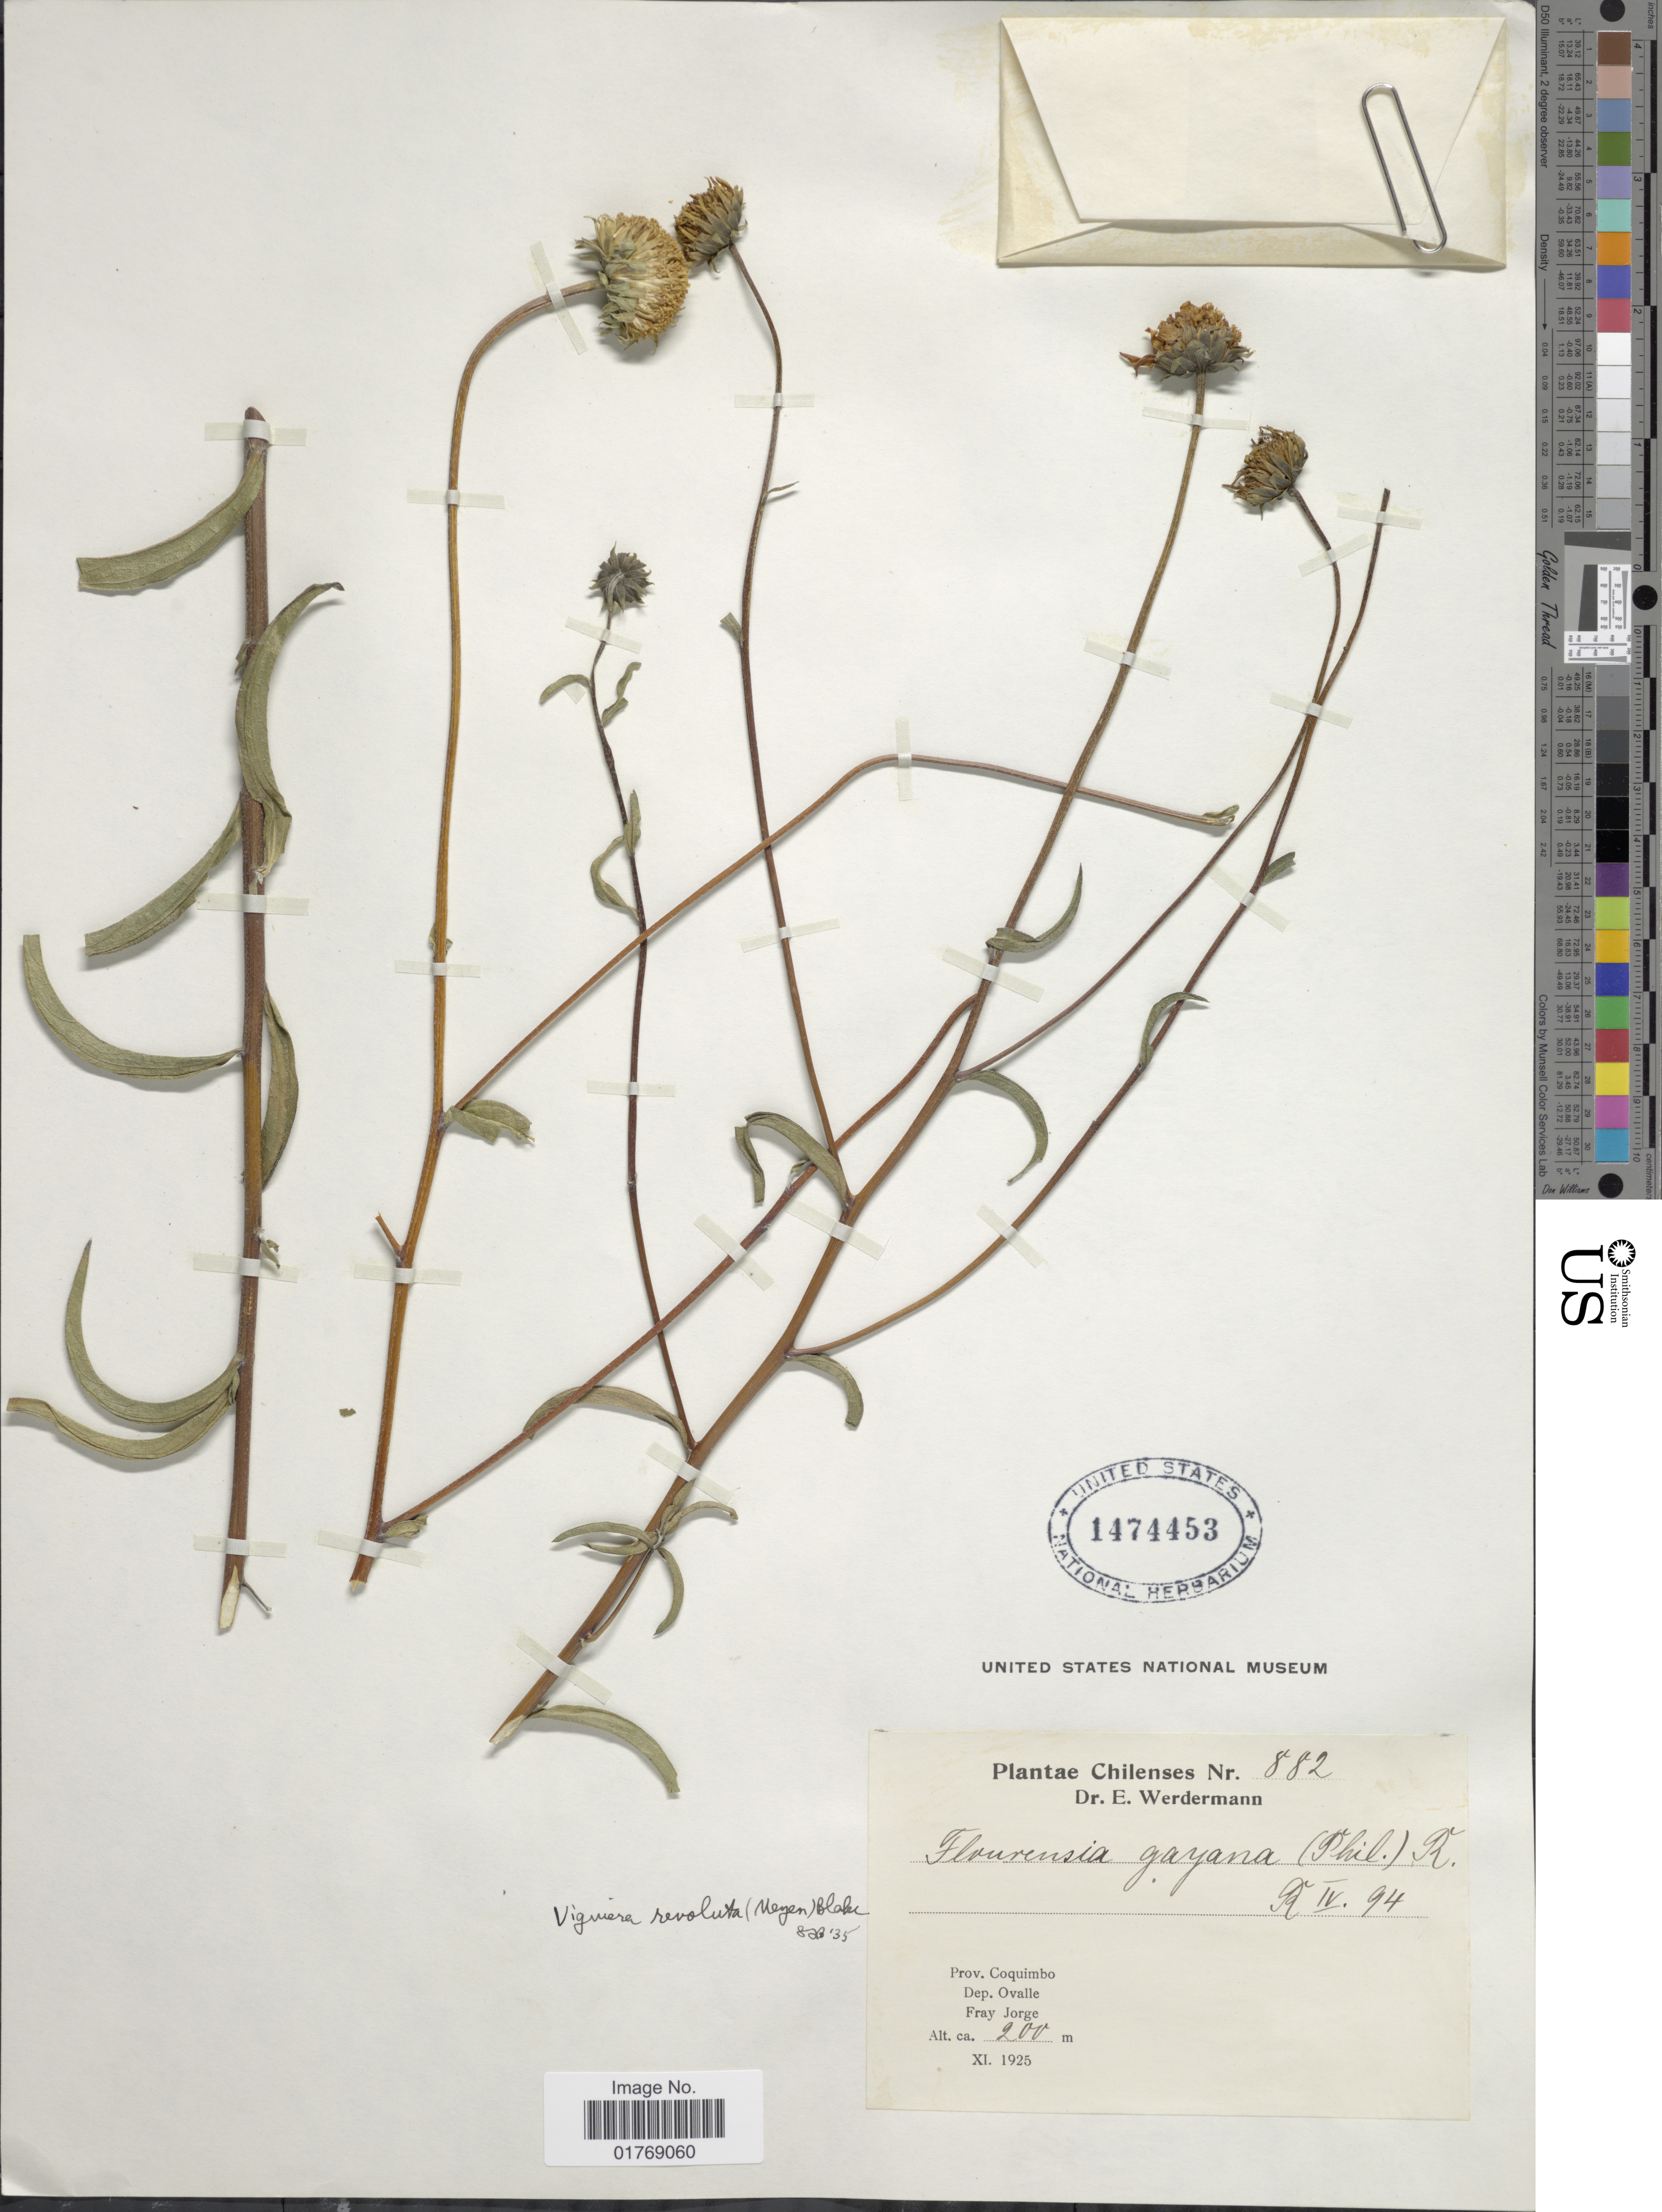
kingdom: Plantae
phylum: Tracheophyta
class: Magnoliopsida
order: Asterales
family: Asteraceae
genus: Viguiera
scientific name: Viguiera revoluta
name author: (Meyen) Blake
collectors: E. Werdermann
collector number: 882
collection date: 1925-11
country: Chile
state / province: Coquimbo (IV)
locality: Prov. Coquimbo. Dep. Ovalle. Fray Jorge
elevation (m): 200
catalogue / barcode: US 1474453